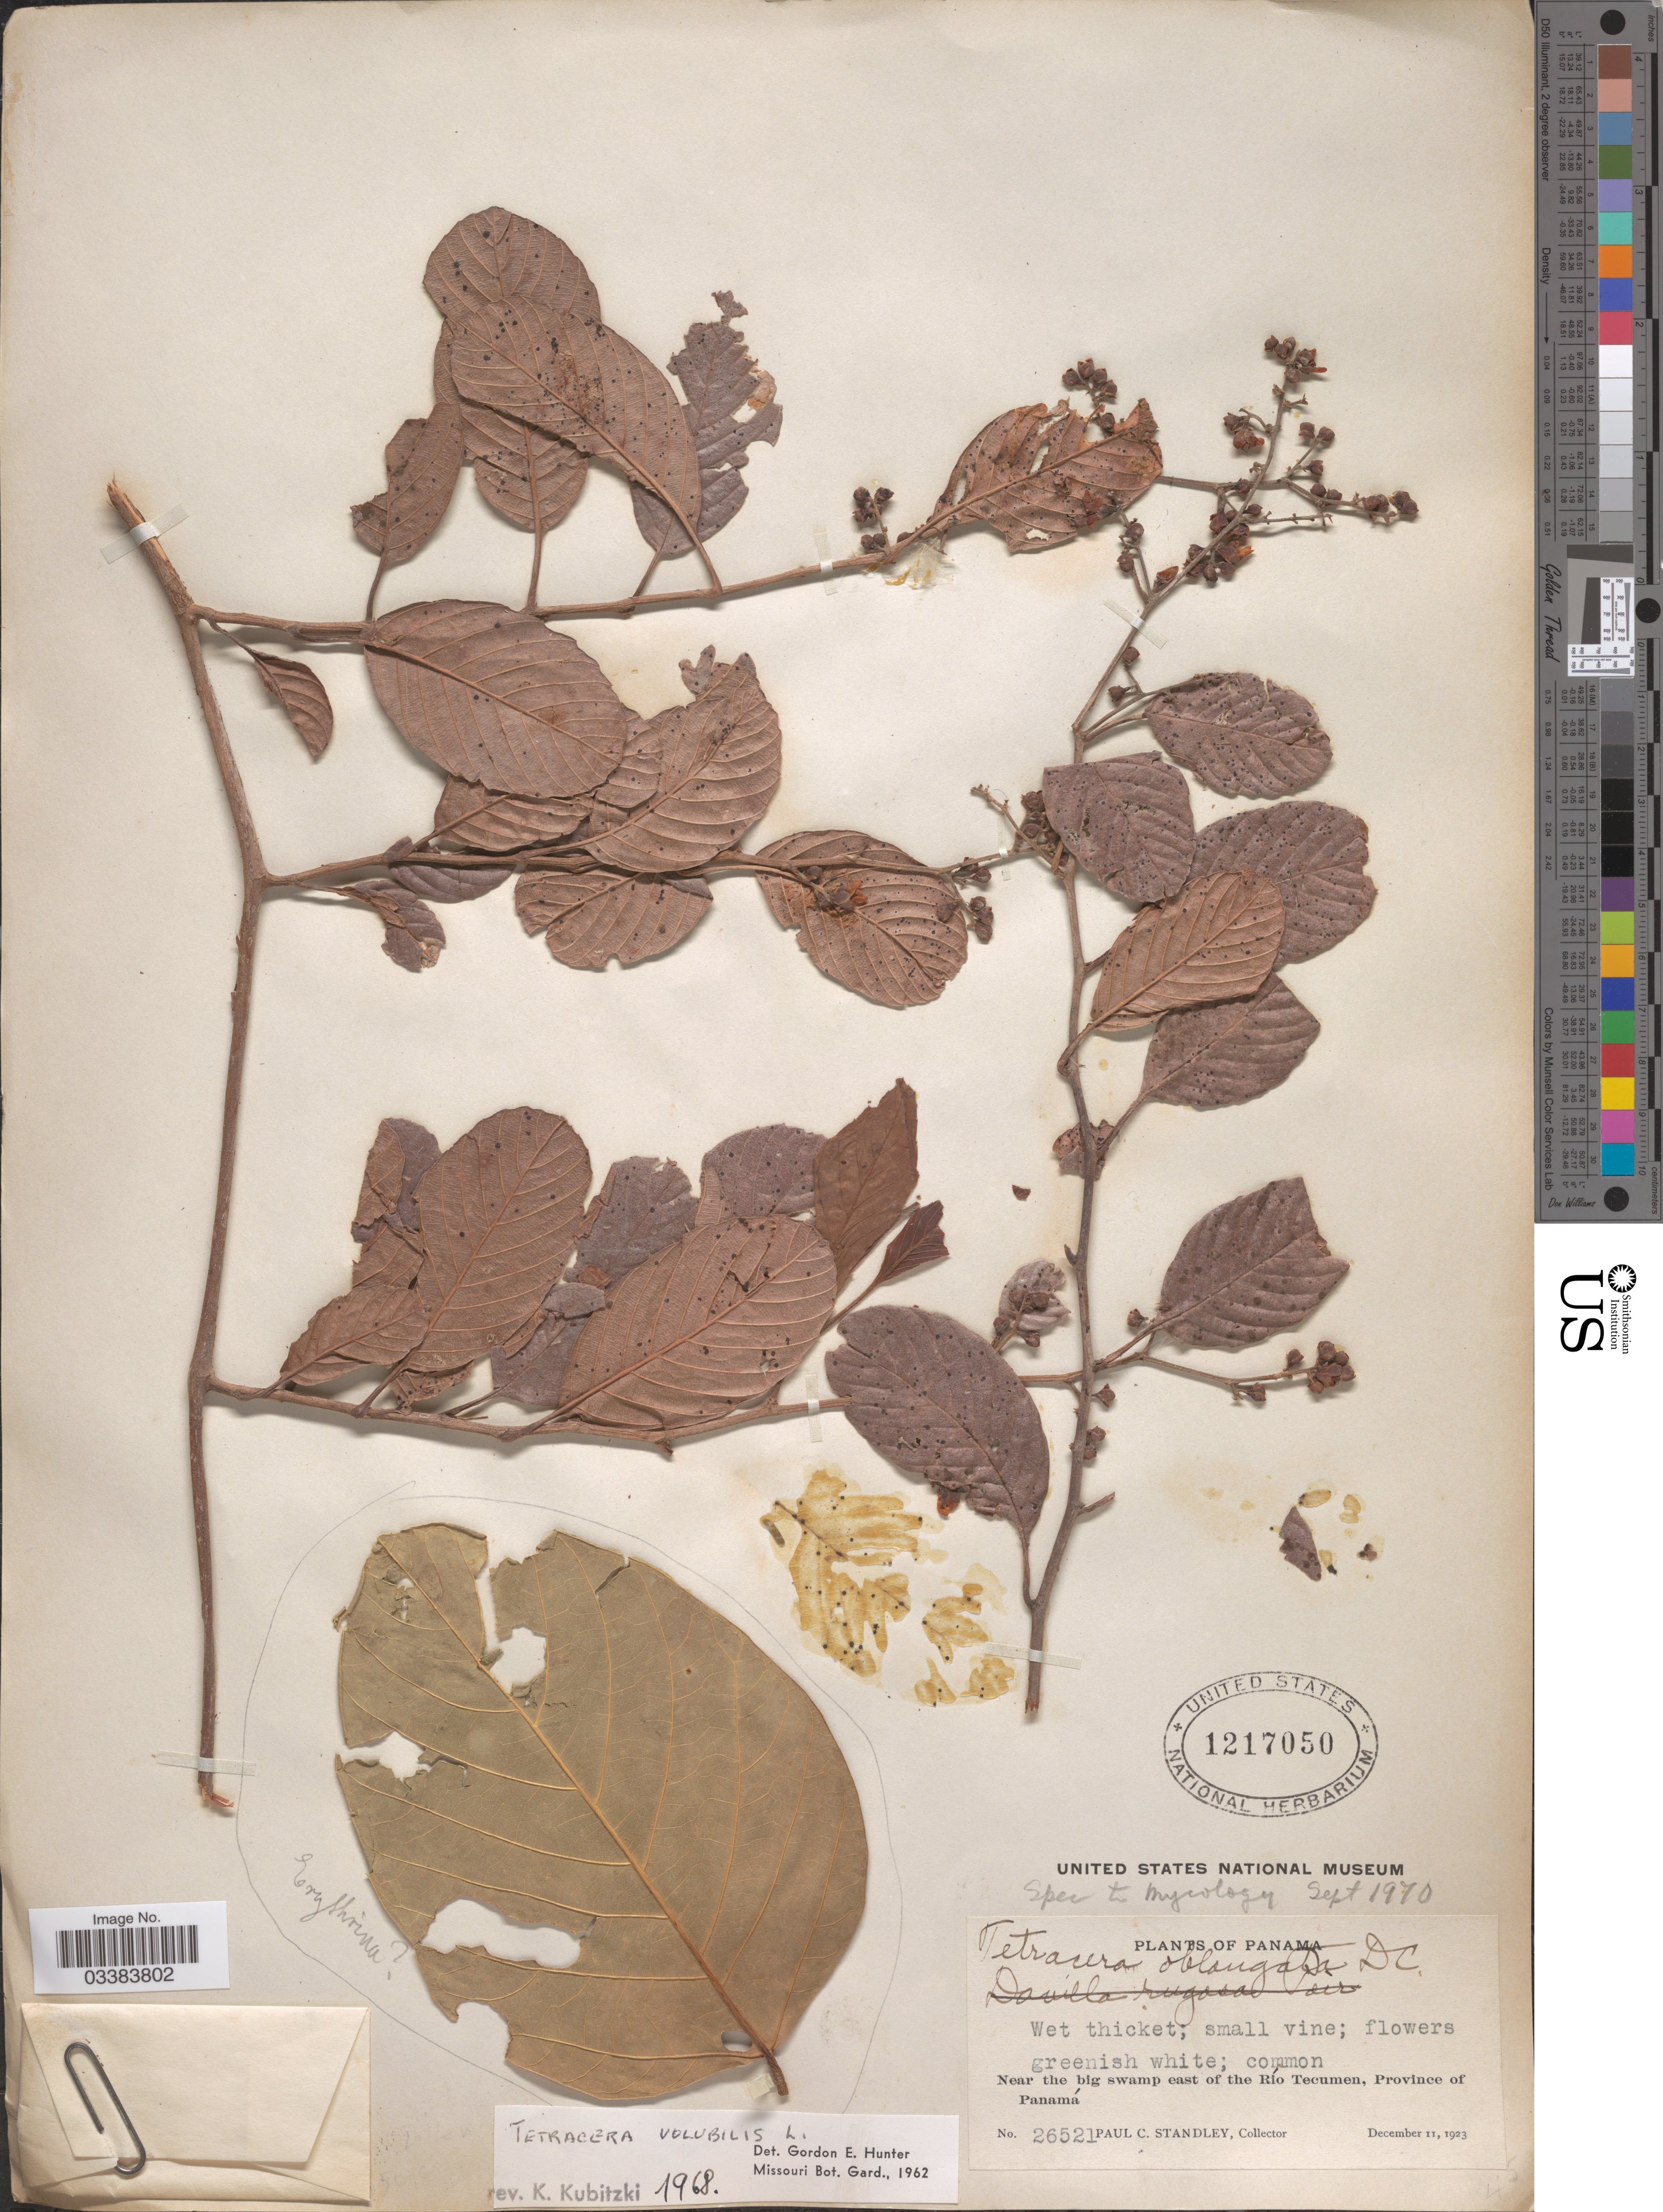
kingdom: Plantae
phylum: Tracheophyta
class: Magnoliopsida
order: Dilleniales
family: Dilleniaceae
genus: Tetracera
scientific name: Tetracera volubilis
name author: L.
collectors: P. C. Standley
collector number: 26521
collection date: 1923-12-11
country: Panama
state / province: Panamá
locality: Near the big swamp east of the Río Tecumen.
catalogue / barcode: US 1217050